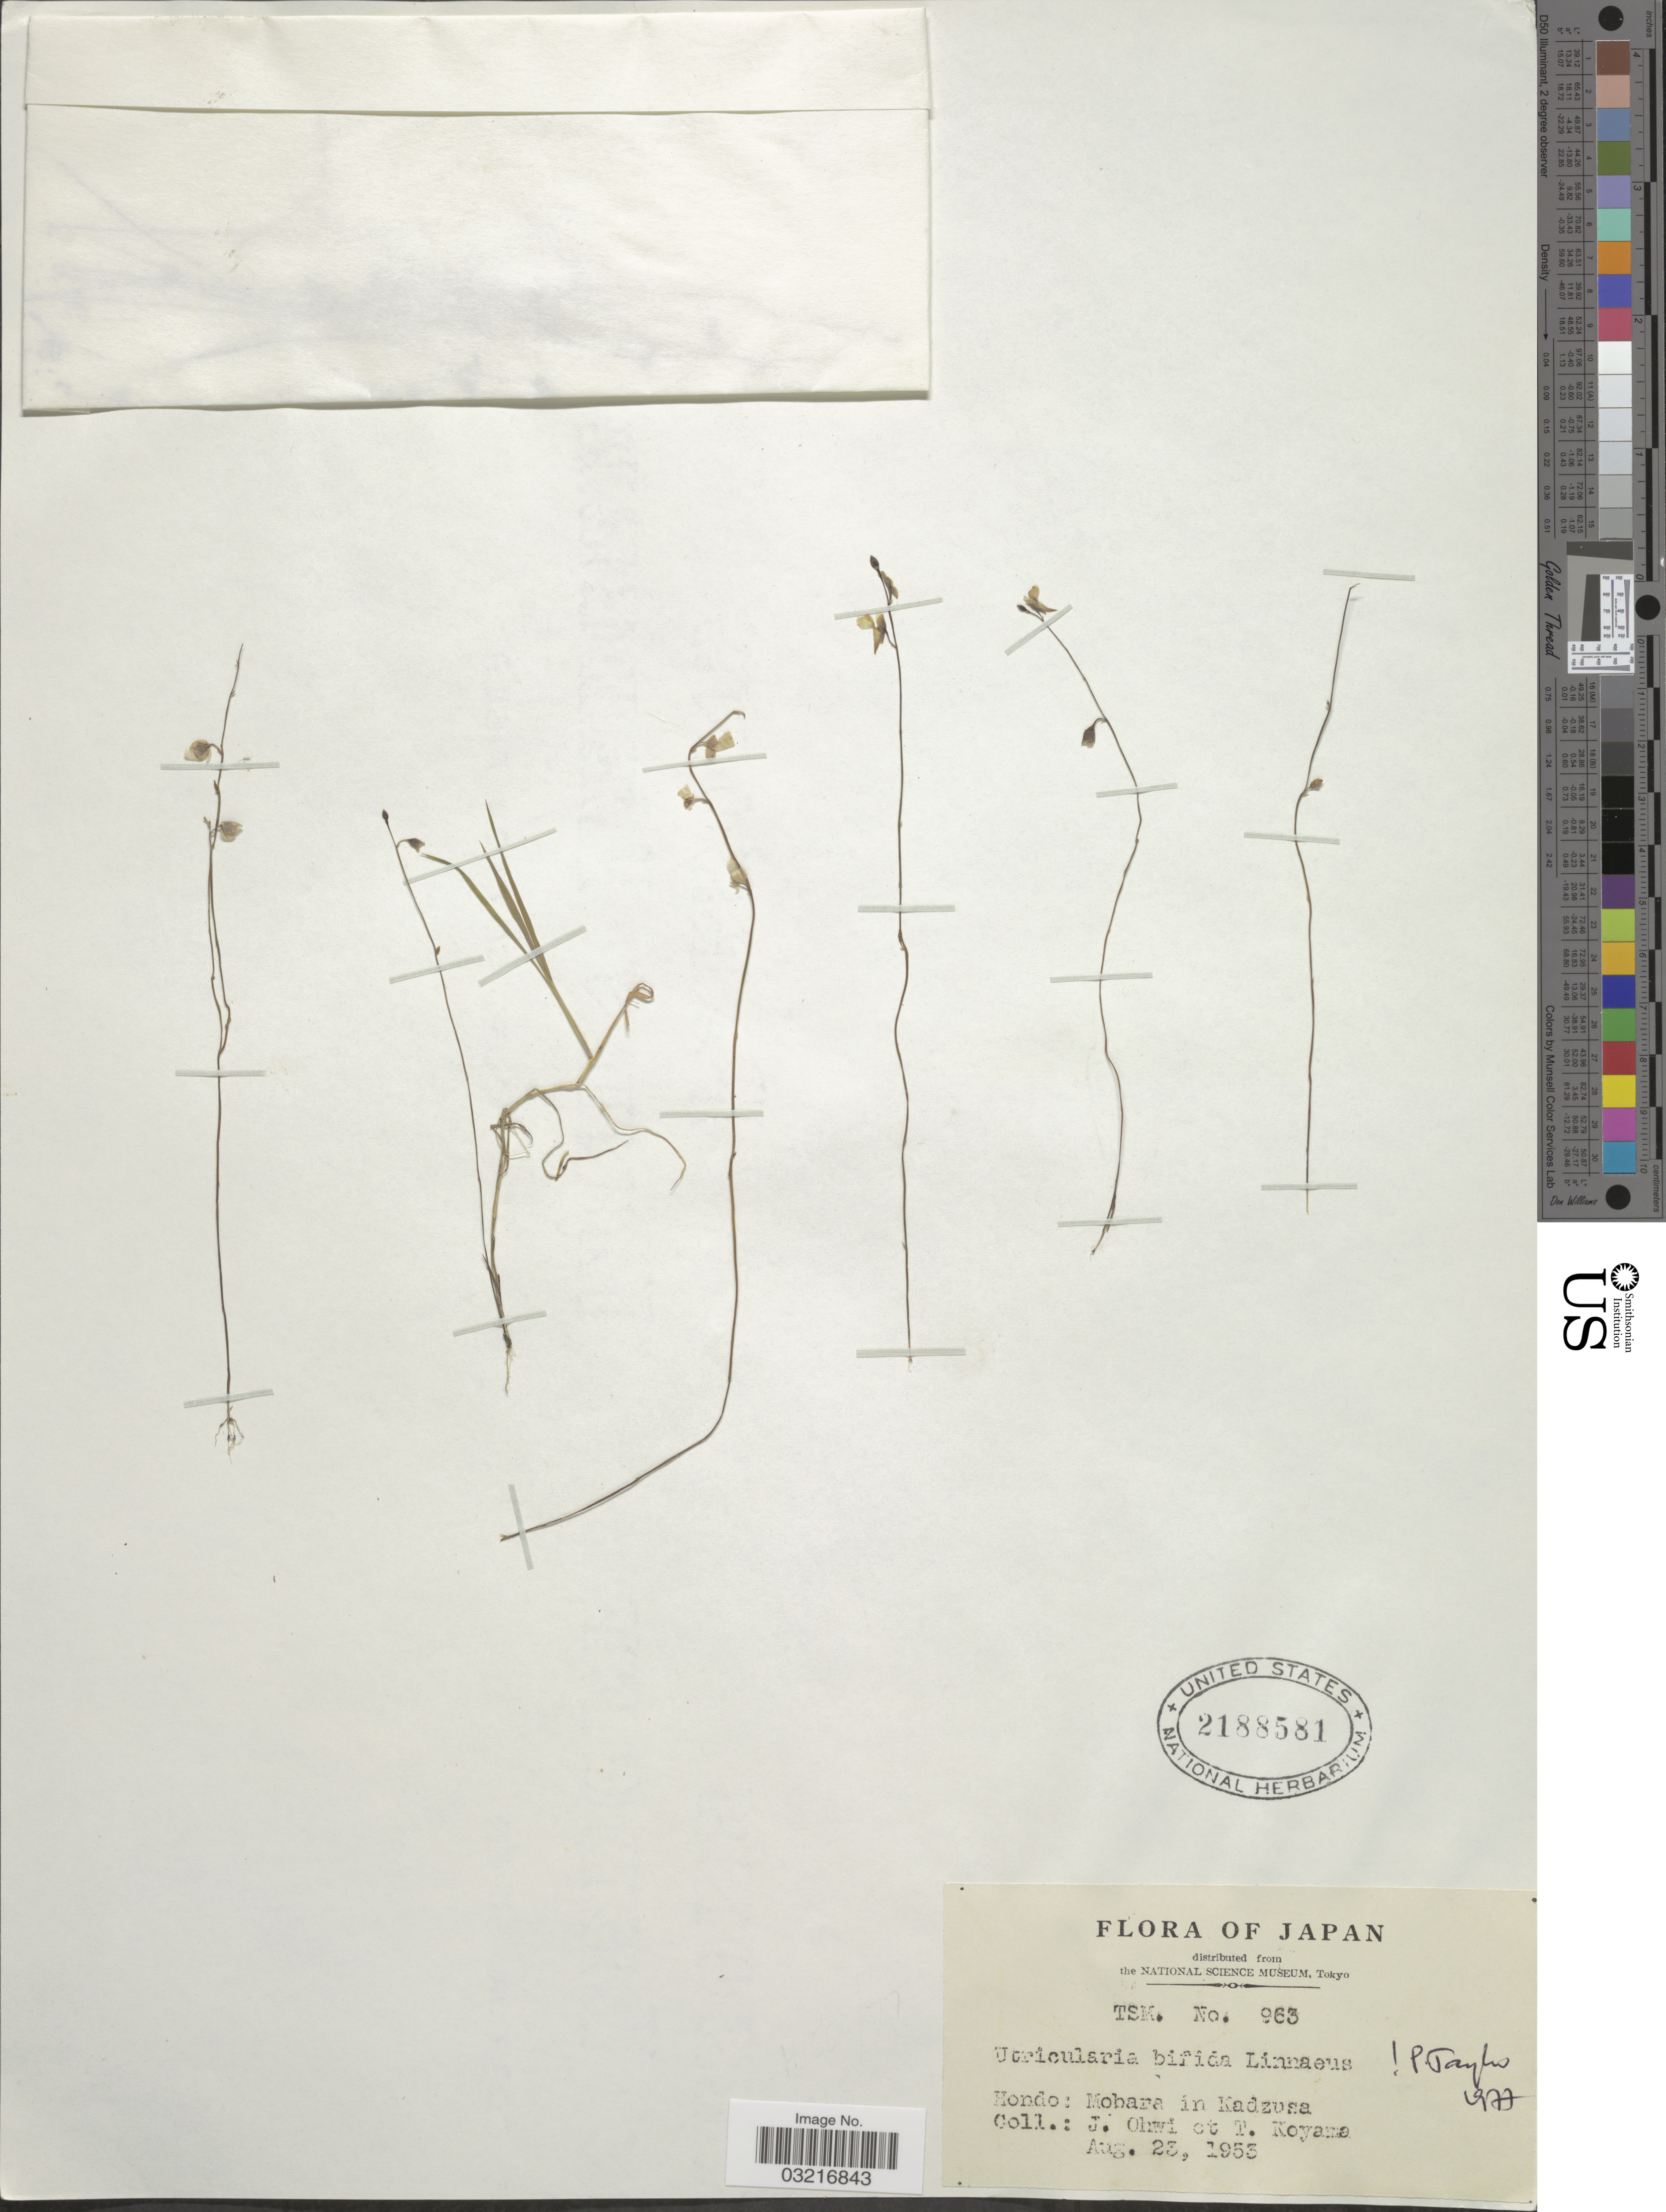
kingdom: Plantae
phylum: Tracheophyta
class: Magnoliopsida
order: Lamiales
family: Lentibulariaceae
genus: Utricularia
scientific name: Utricularia bifida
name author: L.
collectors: J. Ohwi & T. Koyama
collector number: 963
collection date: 1953-08-23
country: Japan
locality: Hondo: Mobara in Kadzusa.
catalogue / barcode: US 2188581